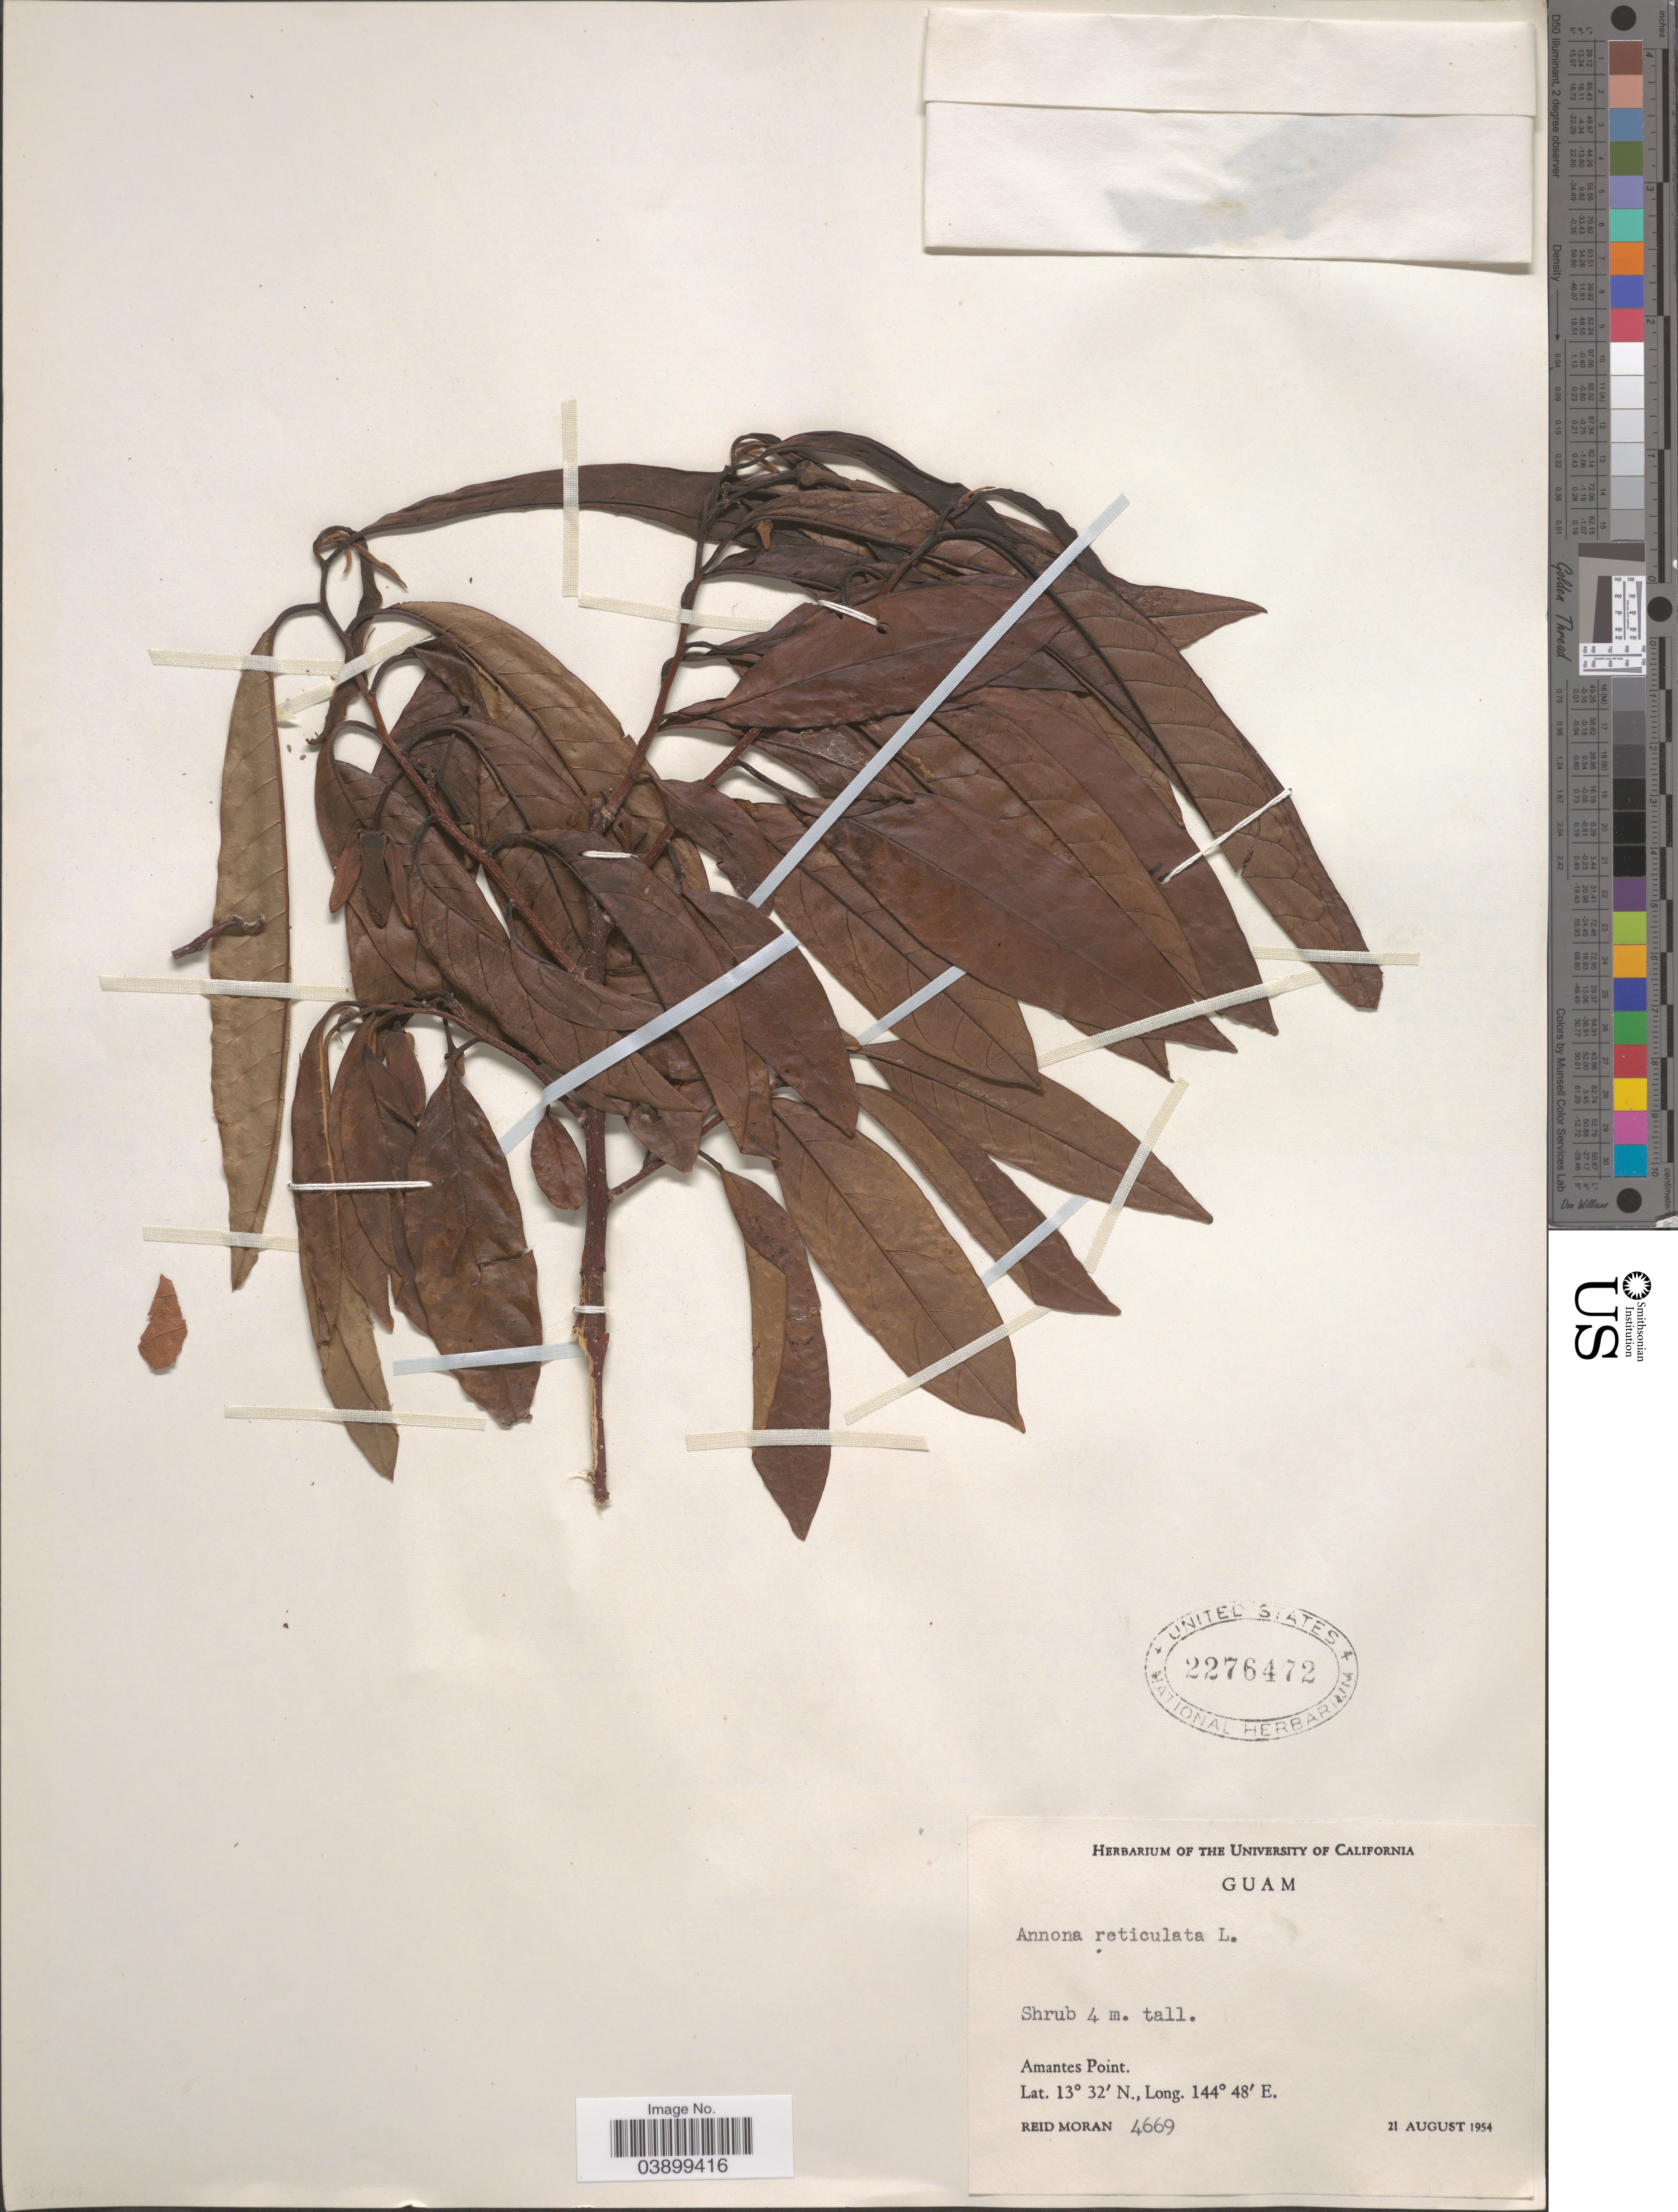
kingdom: Plantae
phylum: Tracheophyta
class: Magnoliopsida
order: Magnoliales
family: Annonaceae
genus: Annona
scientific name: Annona reticulata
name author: L.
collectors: R. Moran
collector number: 4669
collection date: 1954-08-21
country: Guam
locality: Amantes Point.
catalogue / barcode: US 2276472